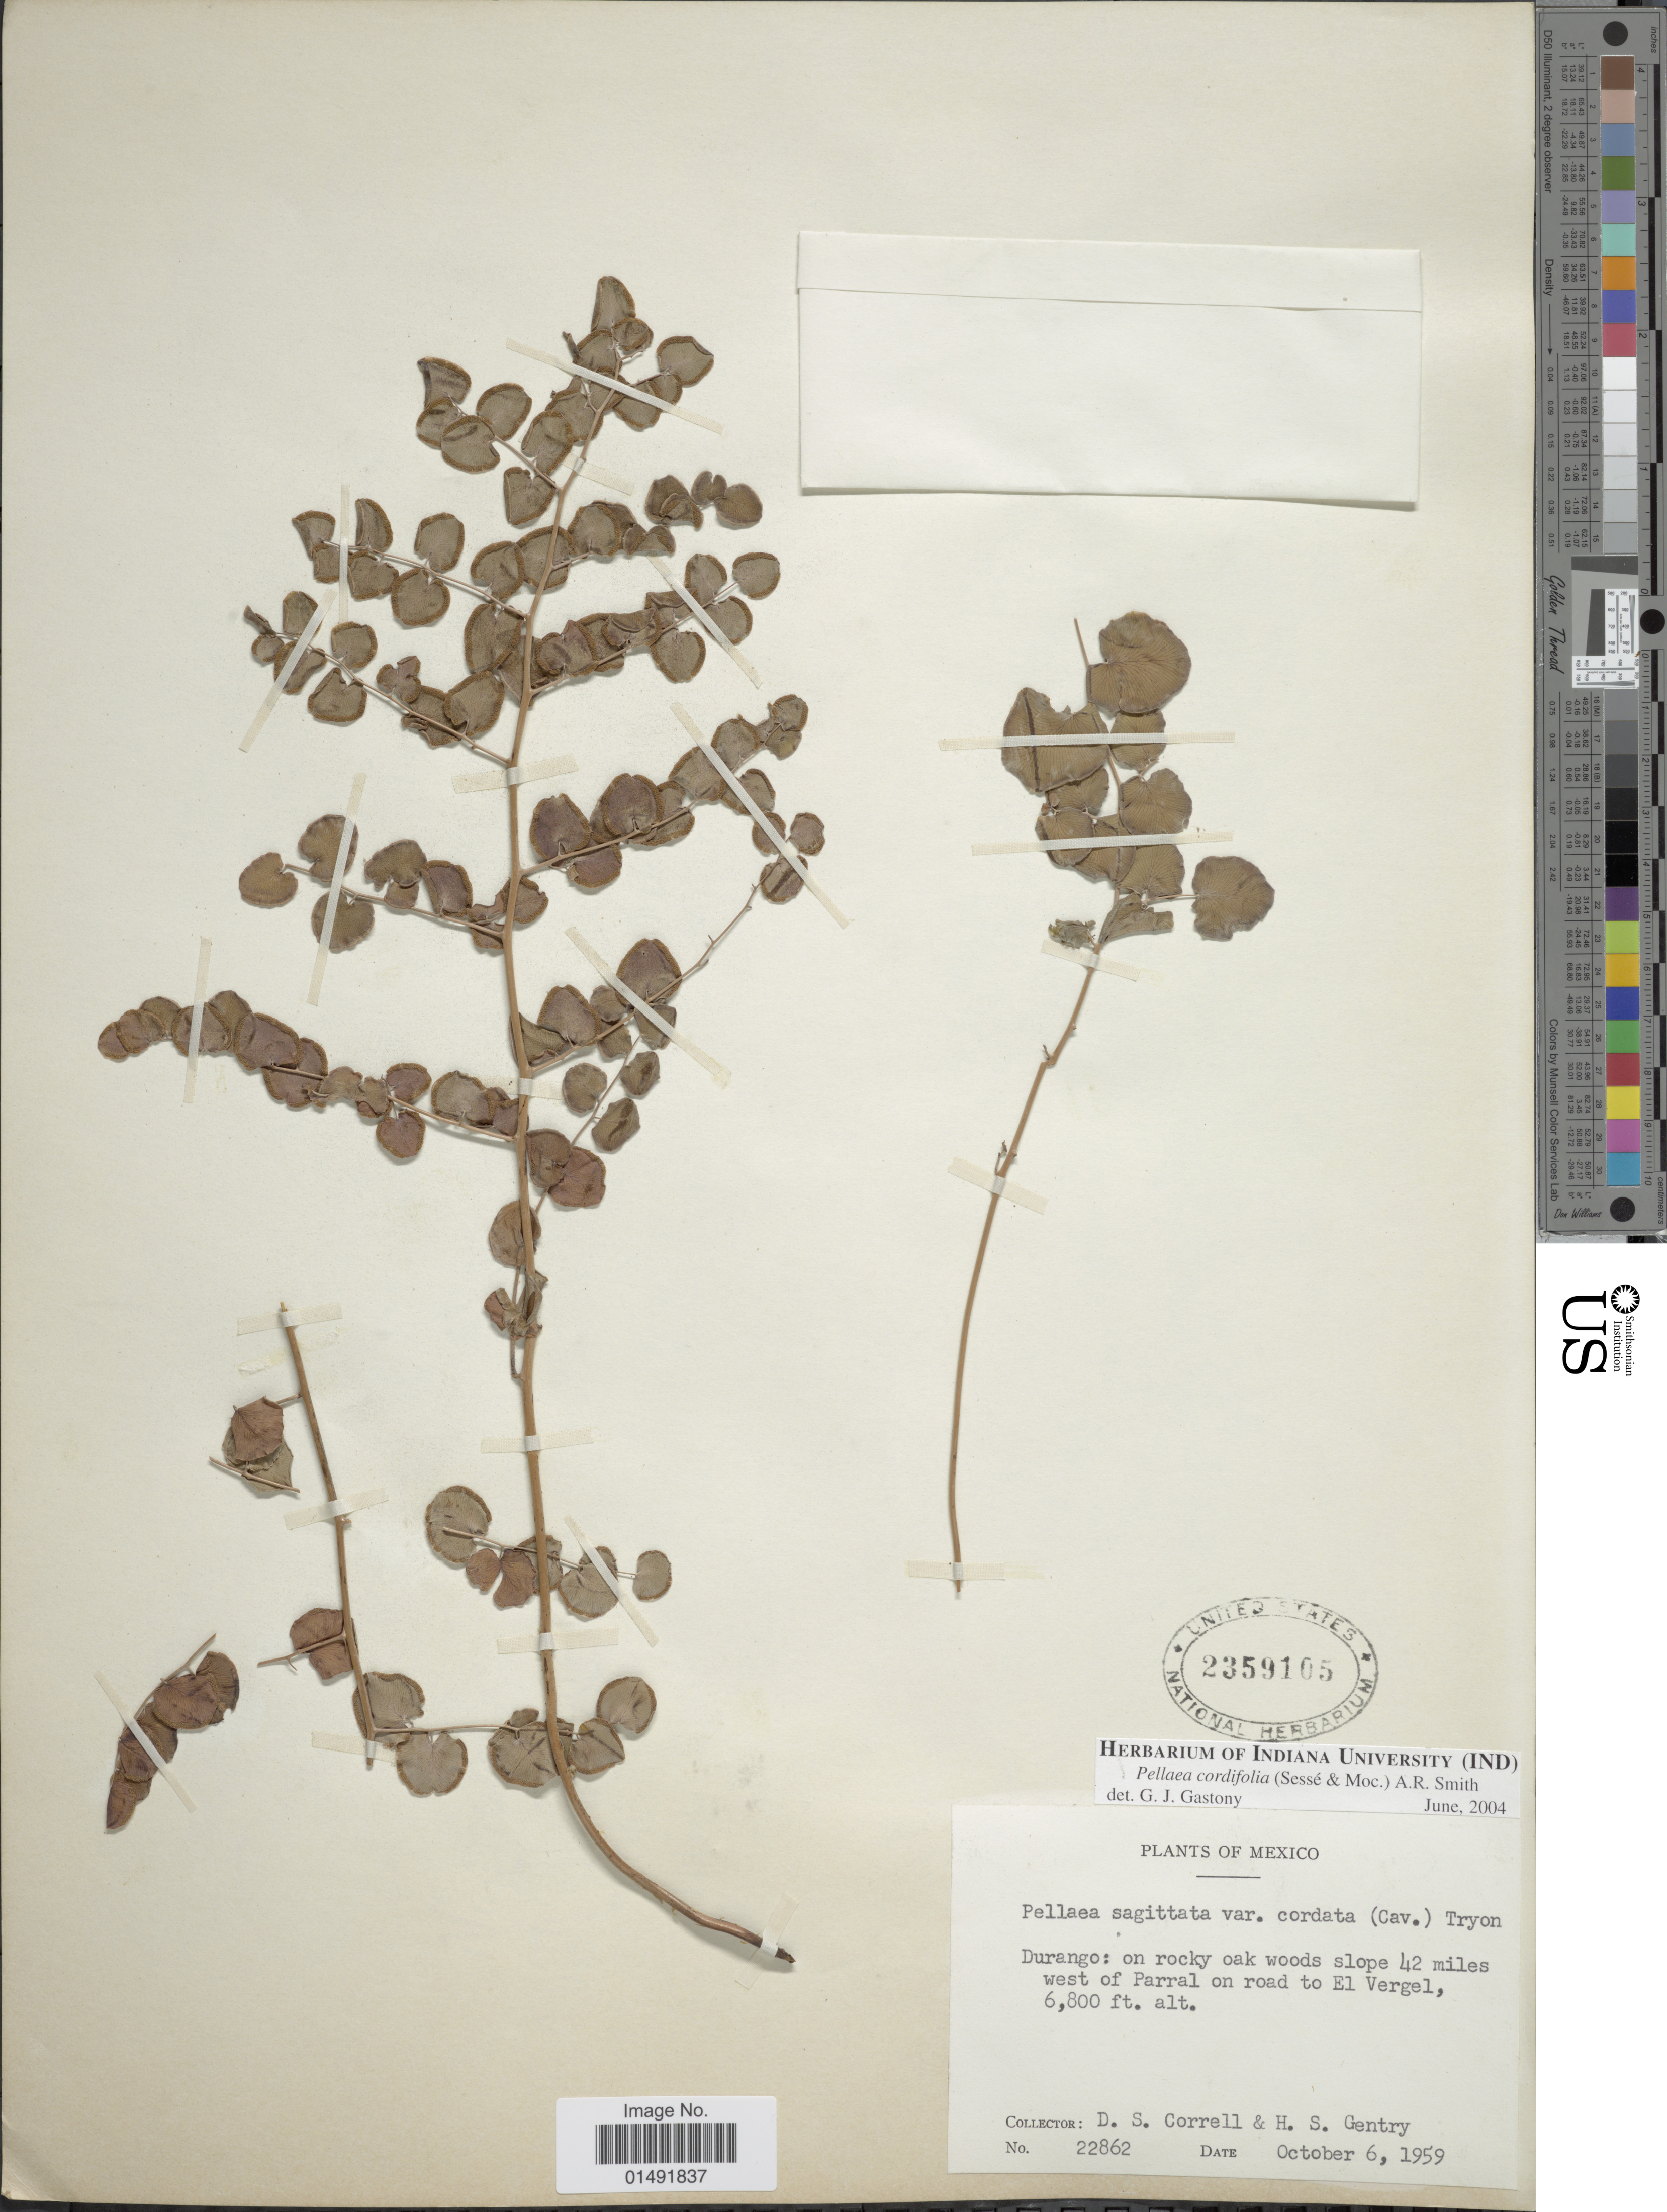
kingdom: Plantae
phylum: Tracheophyta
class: Polypodiopsida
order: Polypodiales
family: Pteridaceae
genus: Pellaea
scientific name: Pellaea cordifolia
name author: (Sessé) A.R. Sm.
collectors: D. S. Correll & H. S. Gentry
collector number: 22862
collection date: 1959-10-06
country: Mexico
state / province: Durango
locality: On rocky oak woods slope 42 miles west of Parral on road to El Vergel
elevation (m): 2073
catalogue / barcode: US 2359105